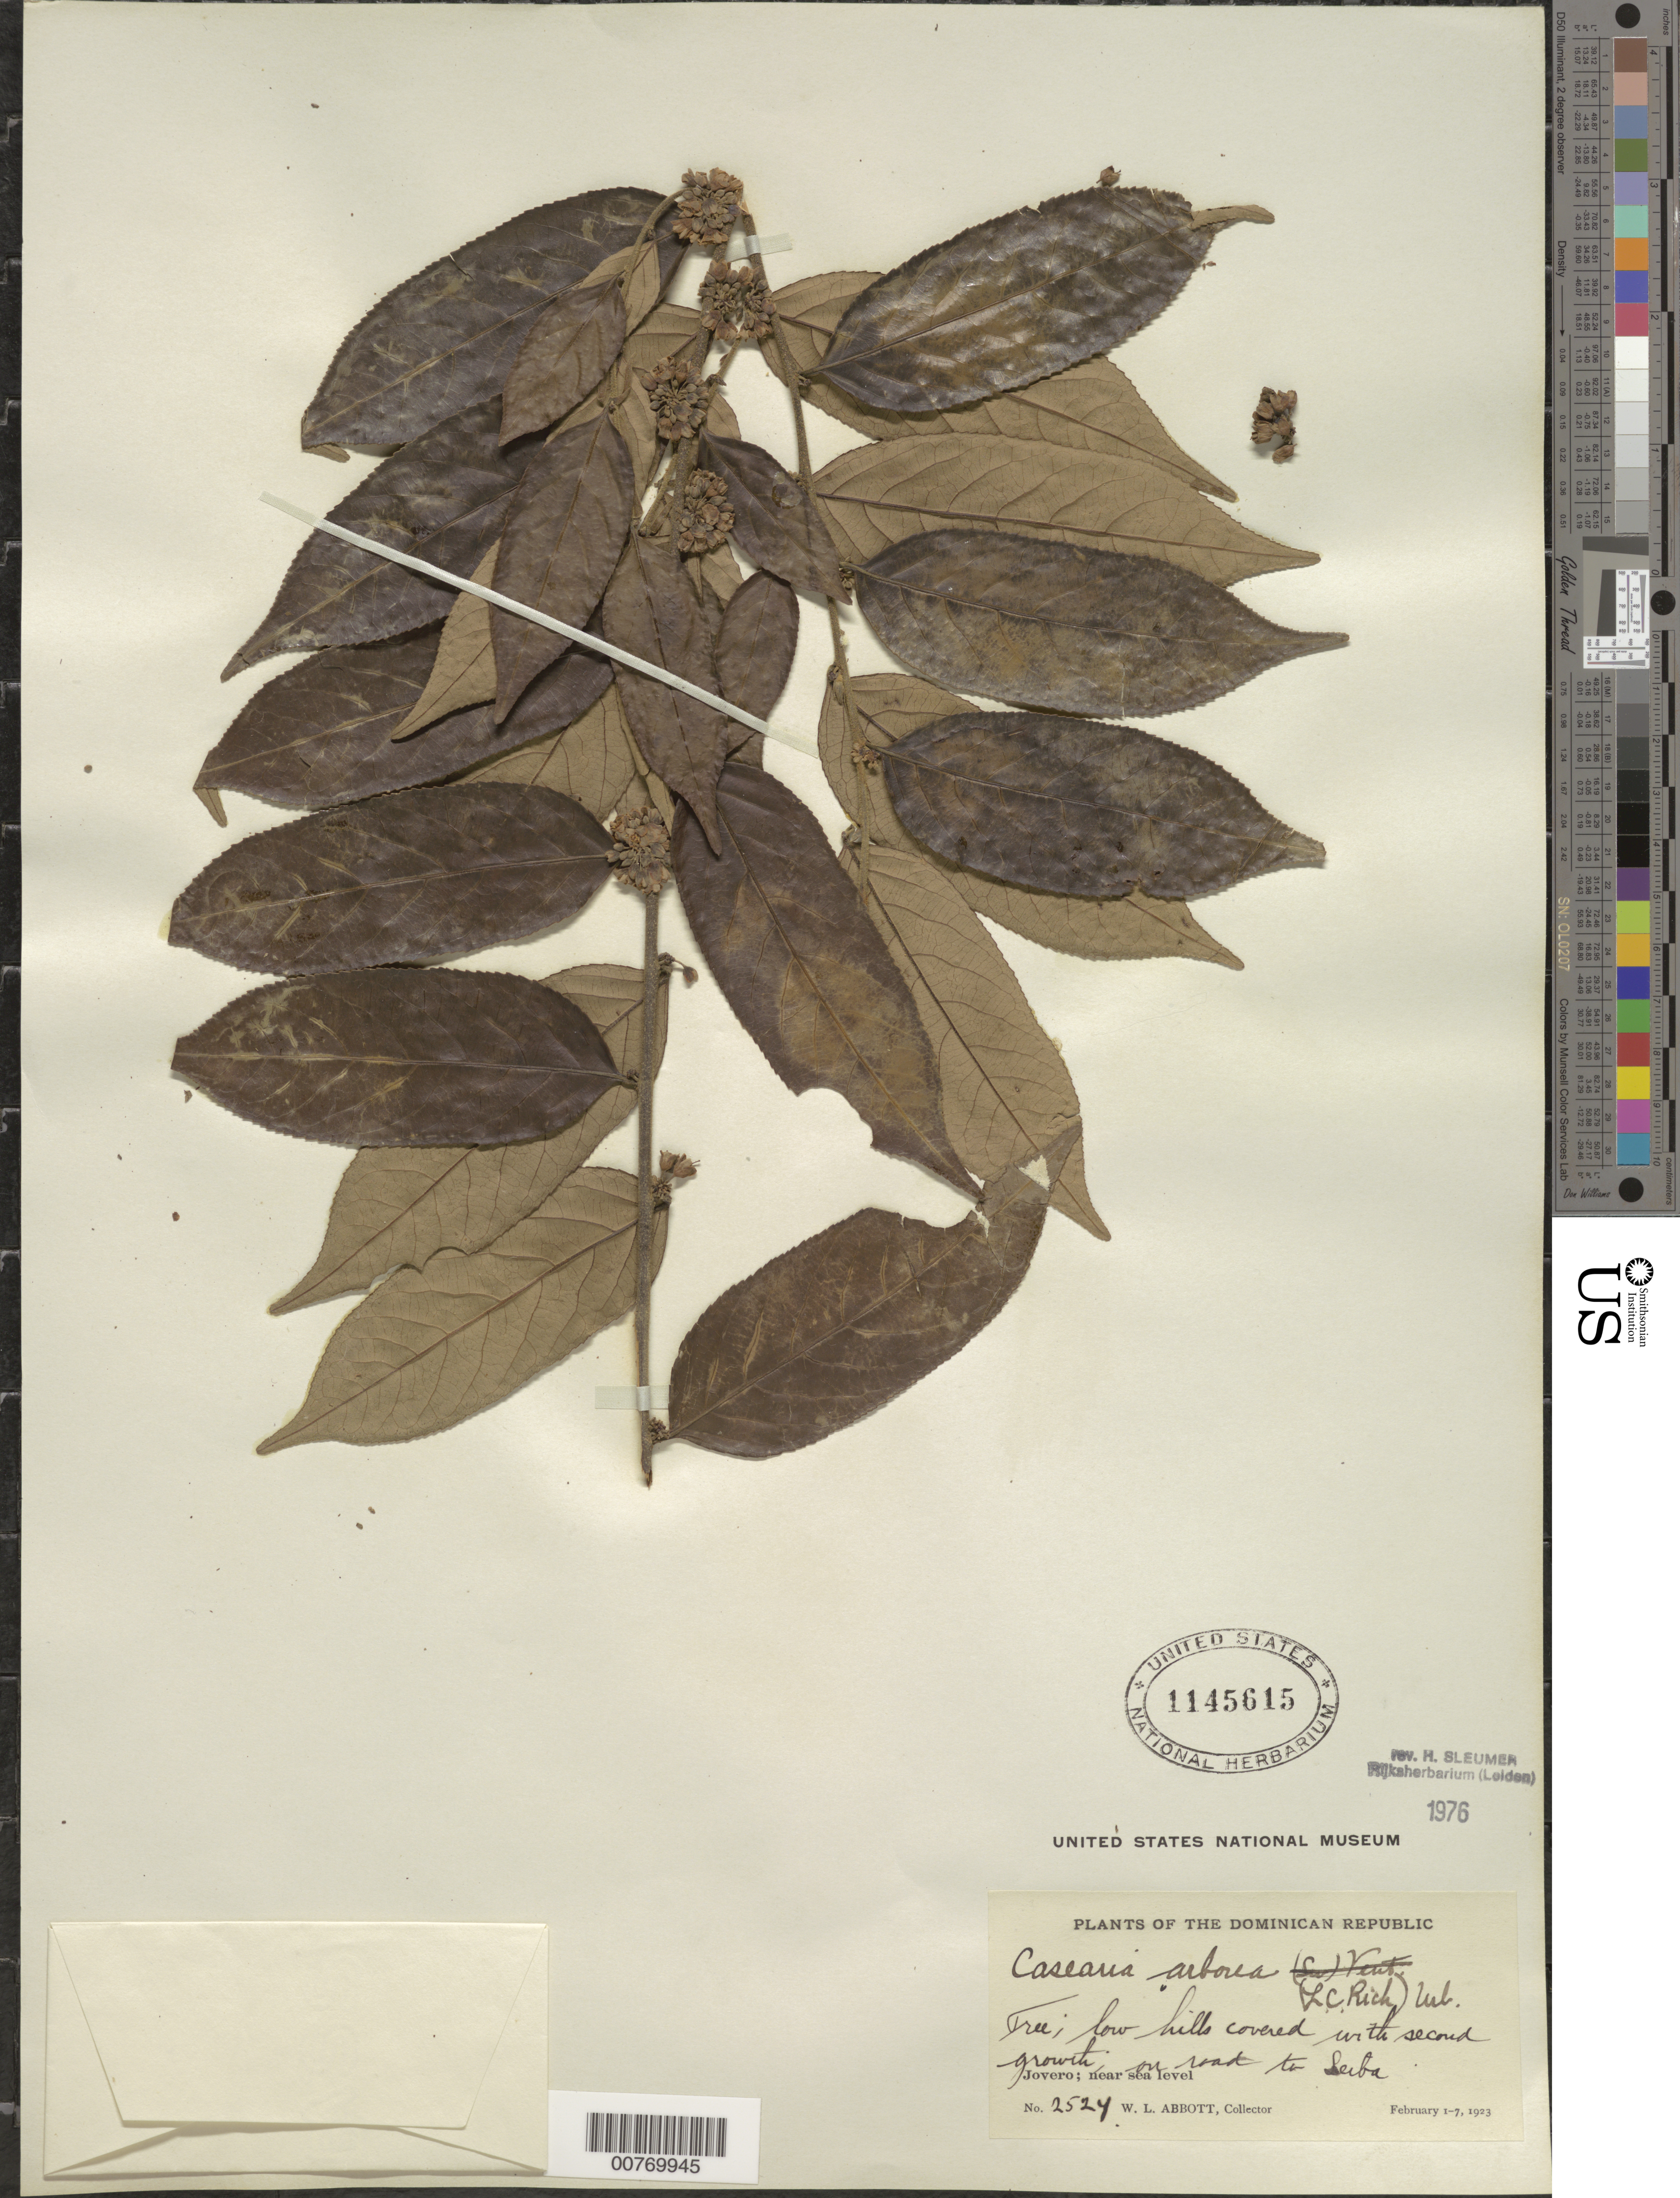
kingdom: Plantae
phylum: Tracheophyta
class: Magnoliopsida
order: Malpighiales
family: Salicaceae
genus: Casearia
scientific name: Casearia arborea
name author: (Rich.) Urb.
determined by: Sleumer, H. O.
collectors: W. L. Abbott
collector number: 2524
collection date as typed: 01 Feb 1923 to 07 Feb 1923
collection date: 1923-02-01/1923-02-07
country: Dominican Republic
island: Hispaniola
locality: Jovero, on road to Ceiba; near sea level.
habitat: Low hills covered with second growth.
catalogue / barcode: US 1145615